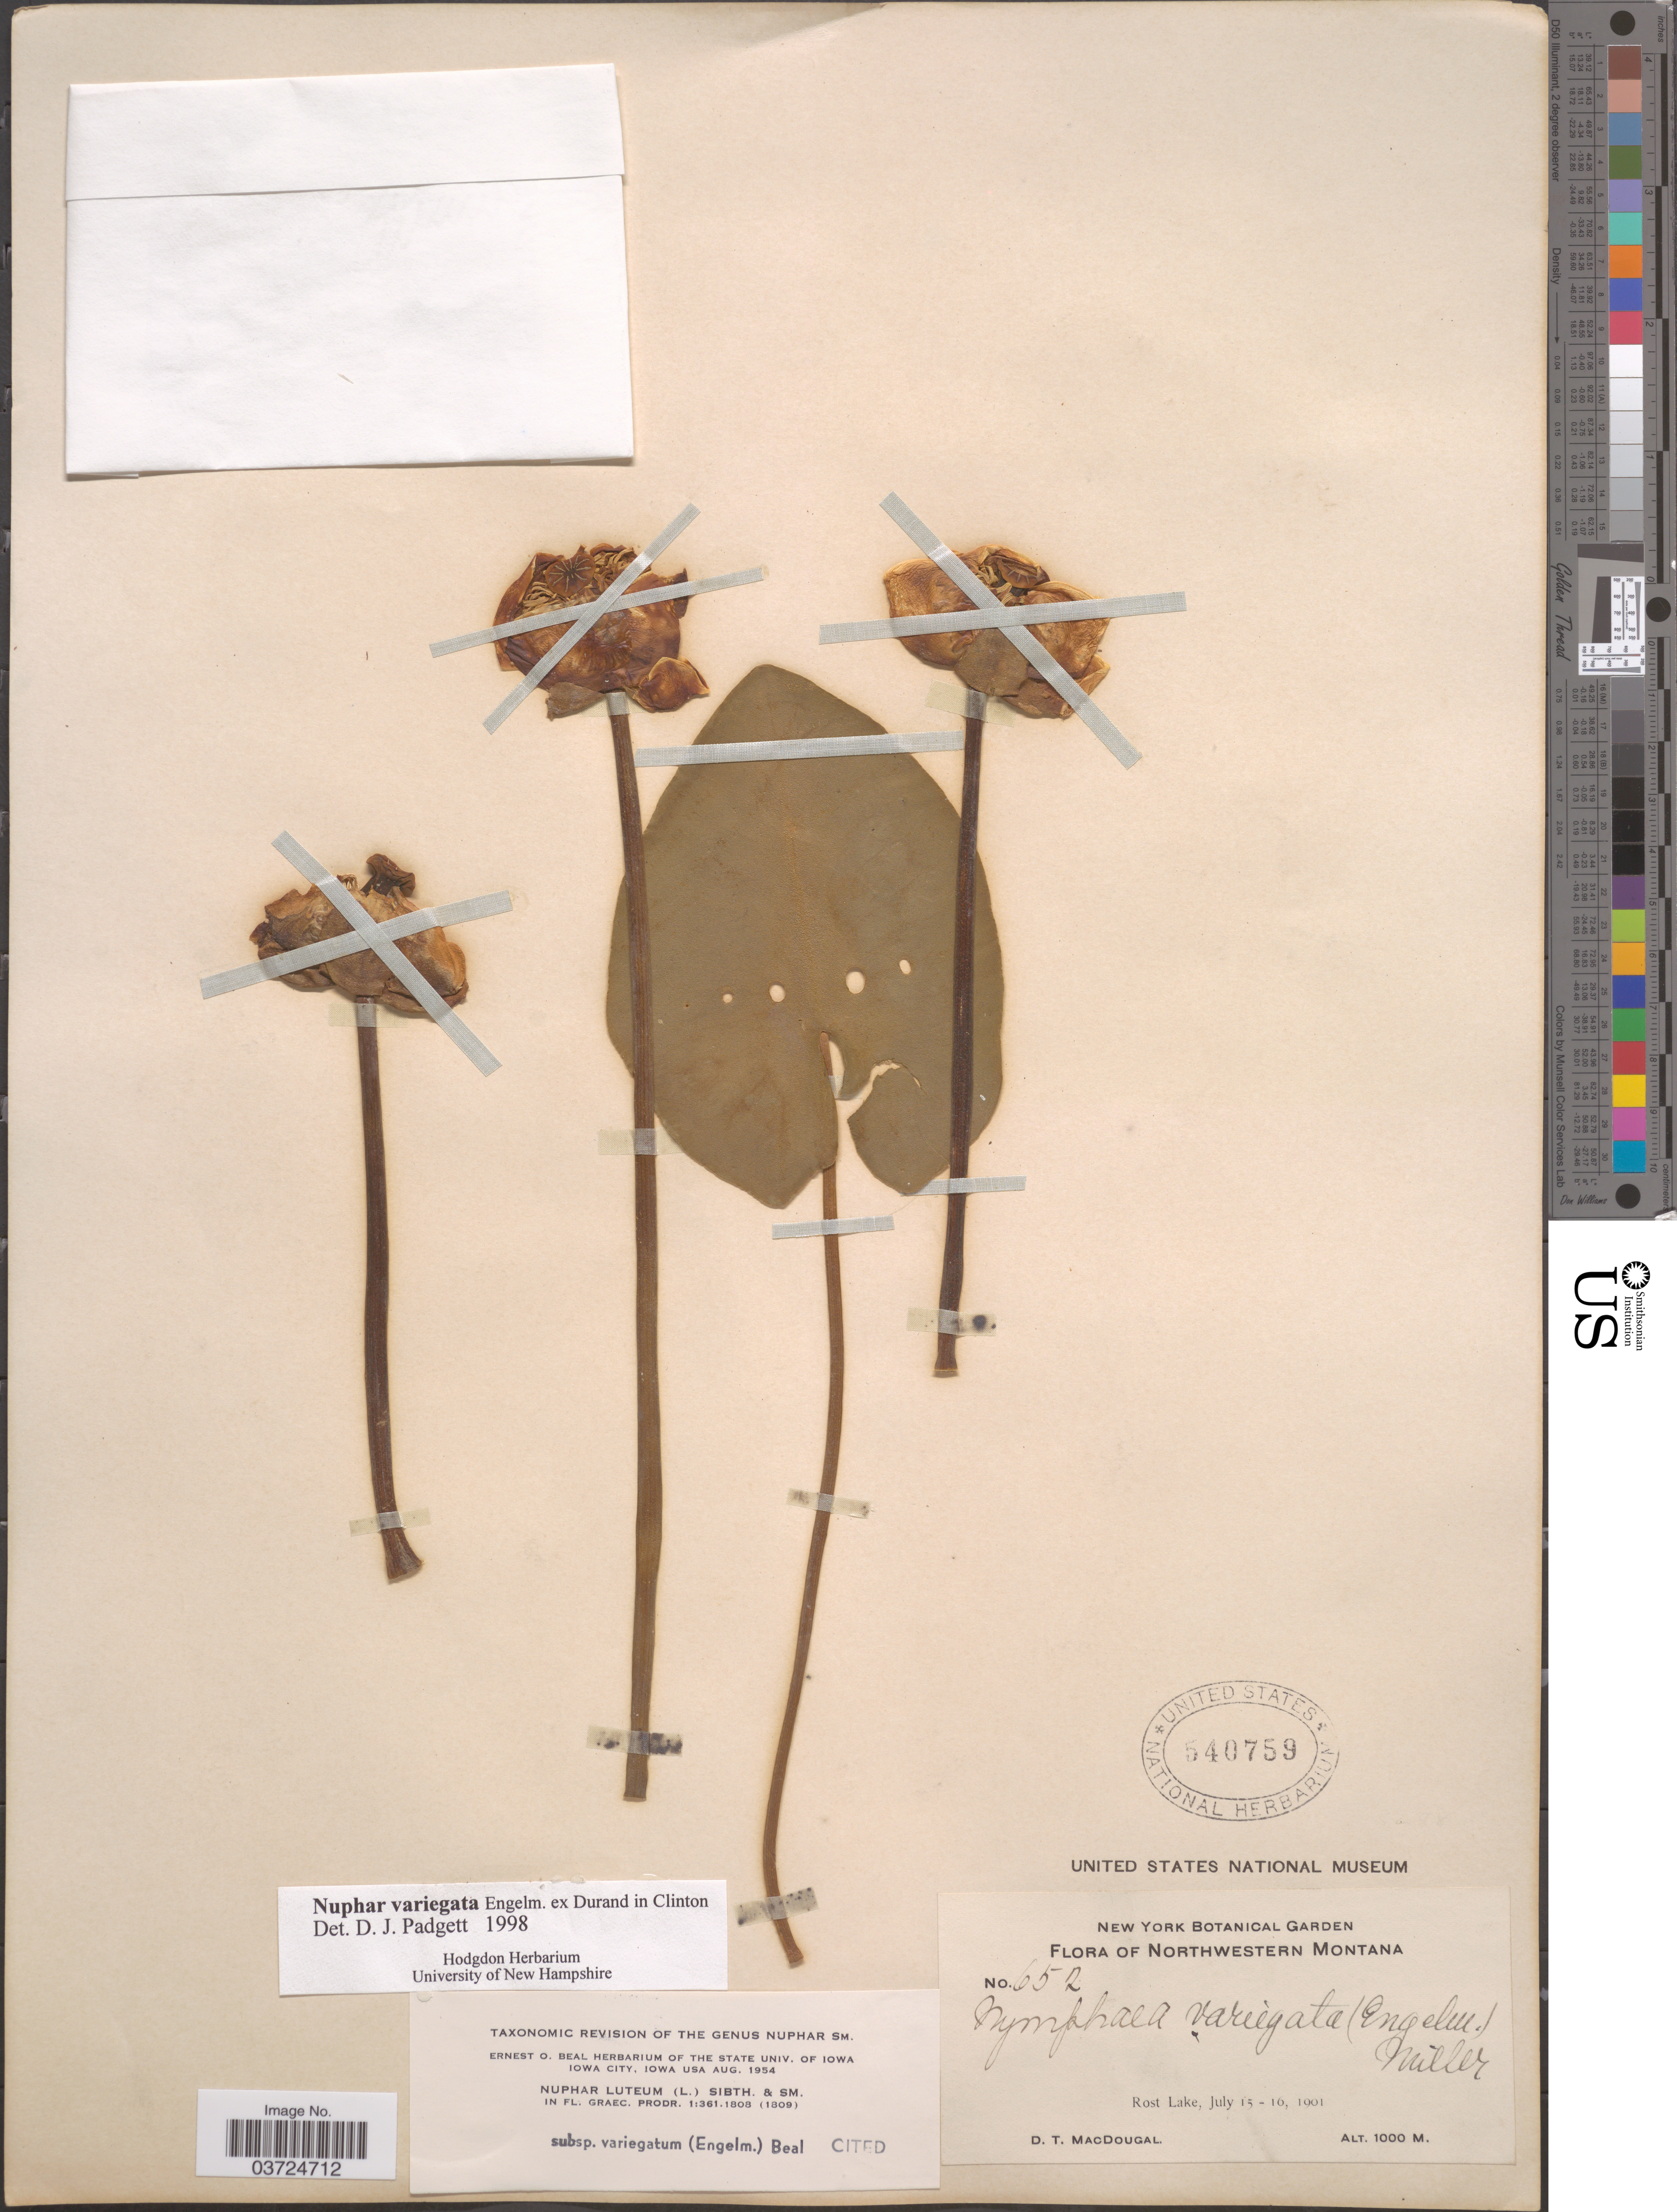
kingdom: Plantae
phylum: Tracheophyta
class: Magnoliopsida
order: Nymphaeales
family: Nymphaeaceae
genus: Nuphar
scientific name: Nuphar variegata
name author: Engelm. ex Durand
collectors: D. T. MacDougal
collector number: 652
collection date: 1901-07-15/1901-07-16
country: United States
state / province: Montana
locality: Northwestern Montana. Rost Lake.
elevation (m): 1000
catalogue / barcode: US 540759